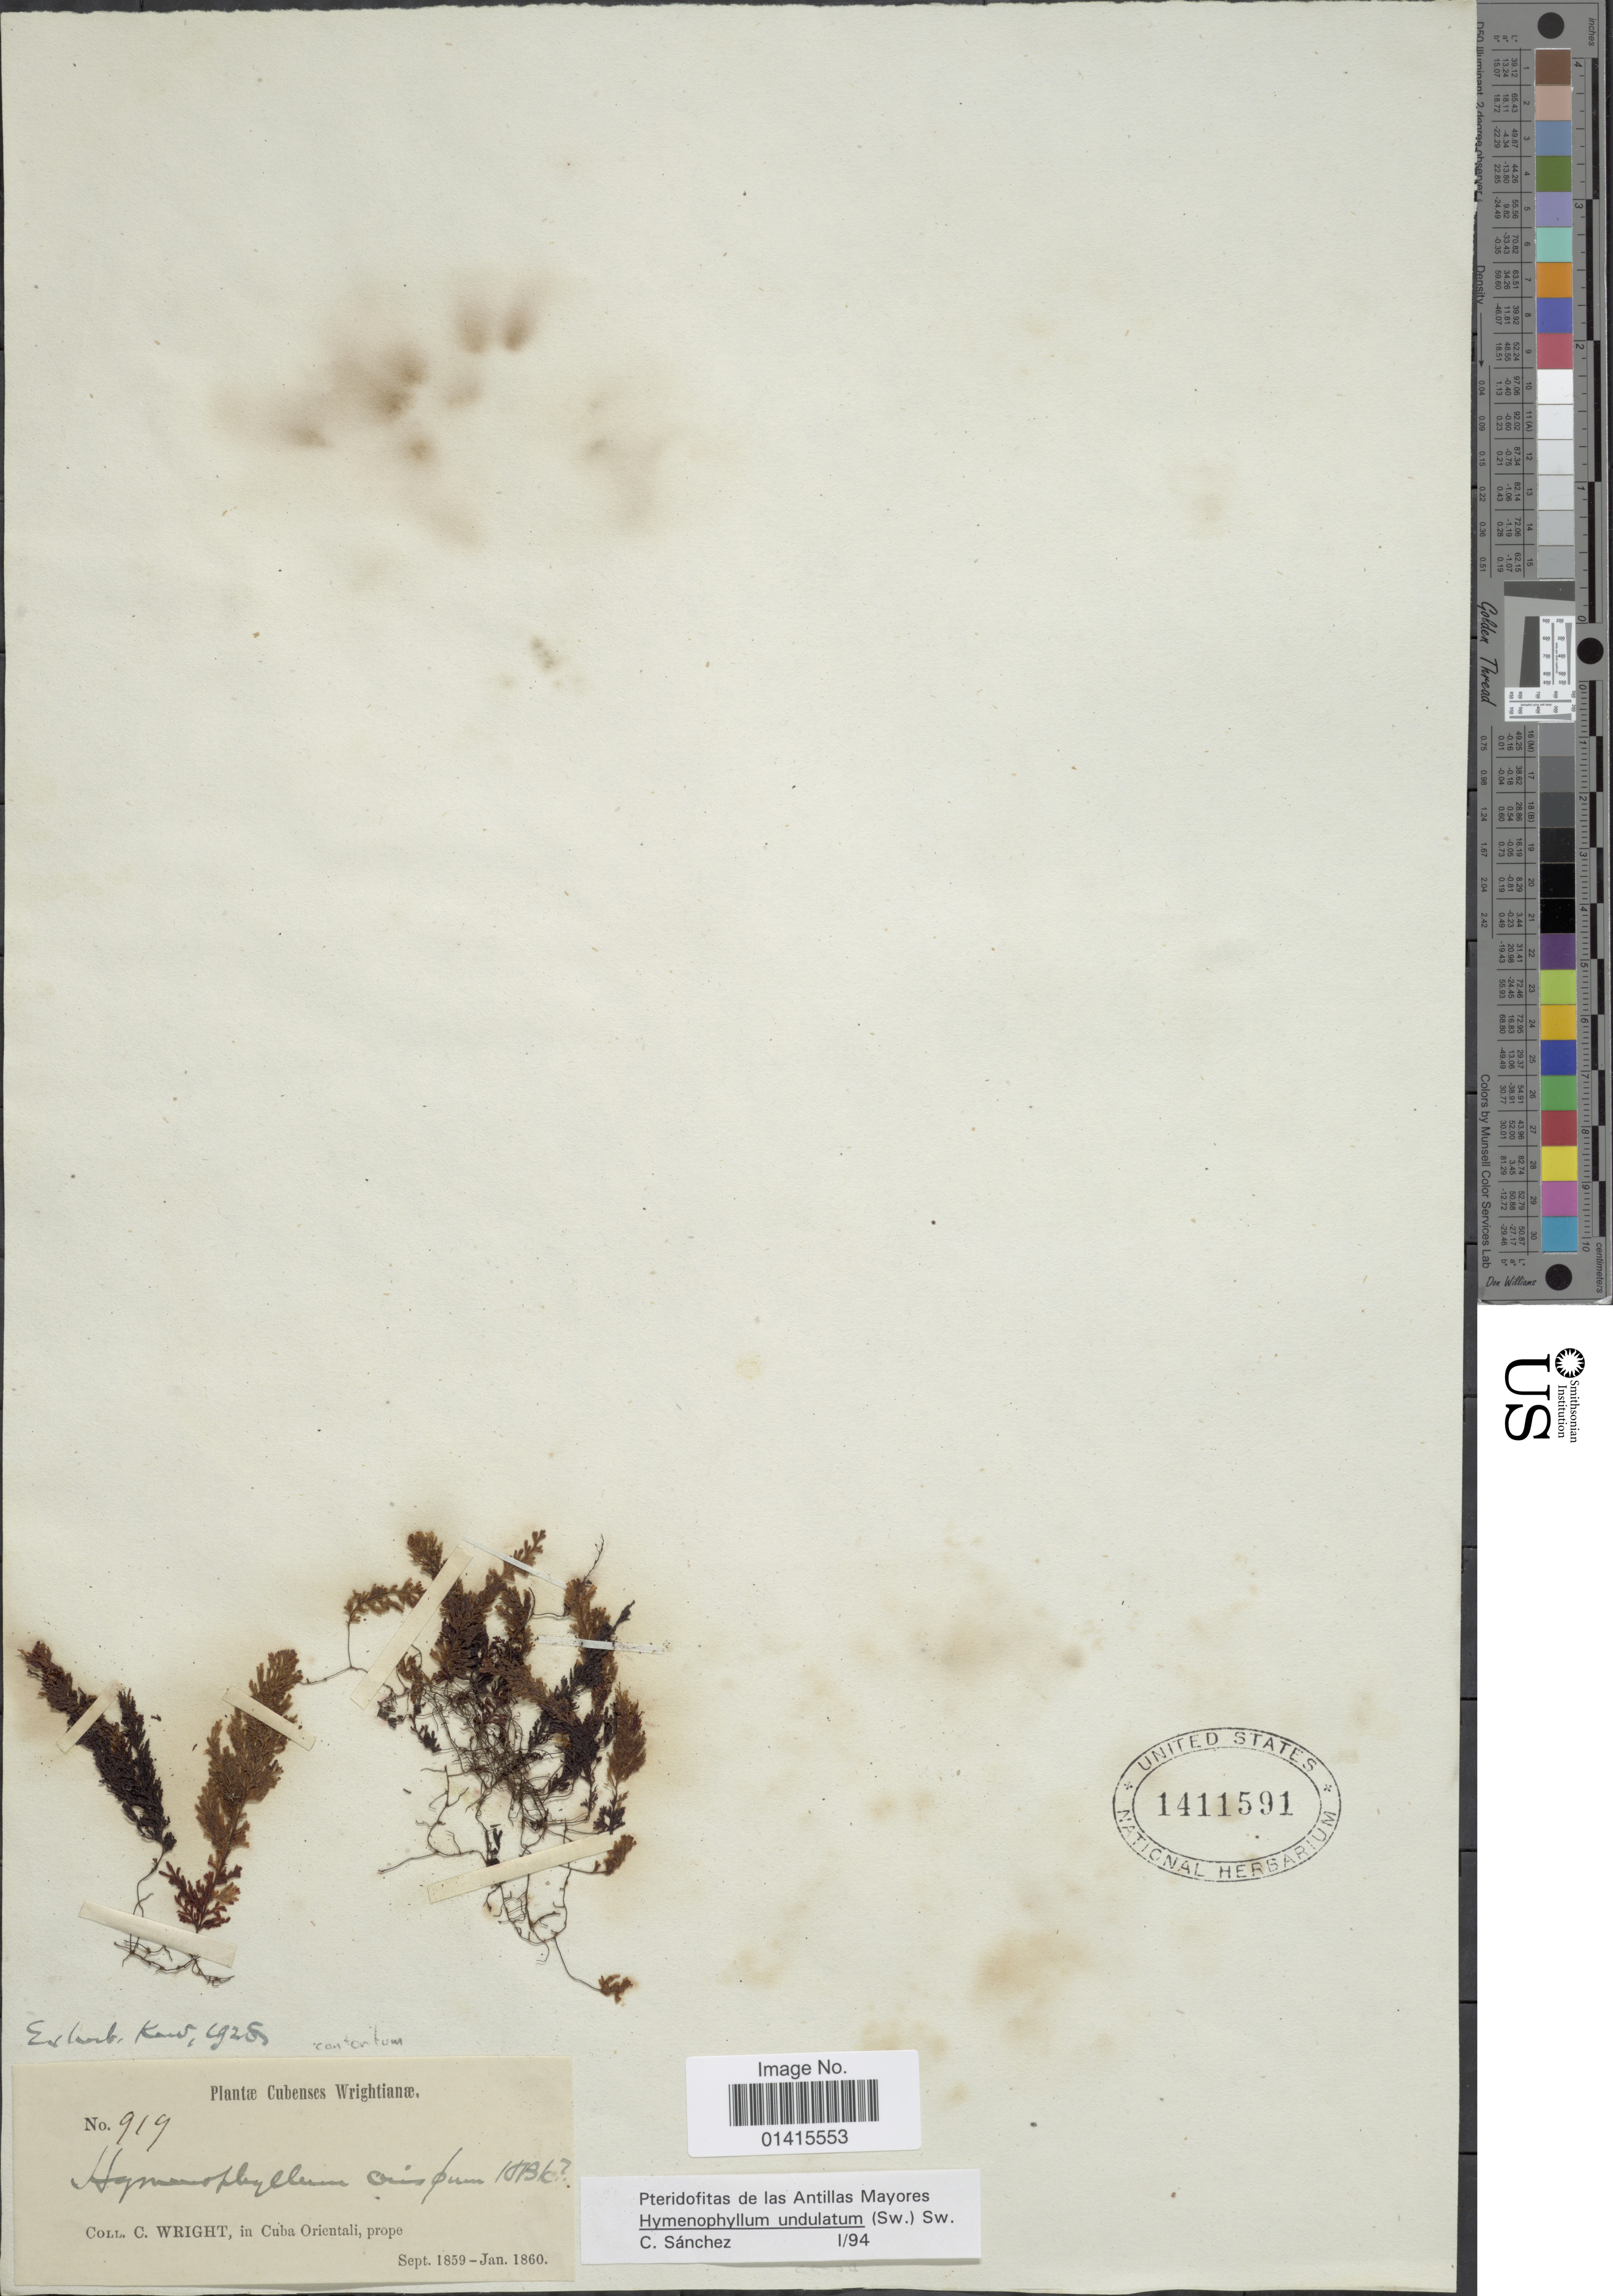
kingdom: Plantae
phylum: Tracheophyta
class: Polypodiopsida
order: Hymenophyllales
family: Hymenophyllaceae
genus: Hymenophyllum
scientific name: Hymenophyllum undulatum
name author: (Sw.) Sw.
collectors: C. Wright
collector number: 919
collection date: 1859-09/1860-01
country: Cuba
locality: Cuba orientali, prope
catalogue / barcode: US 1411591